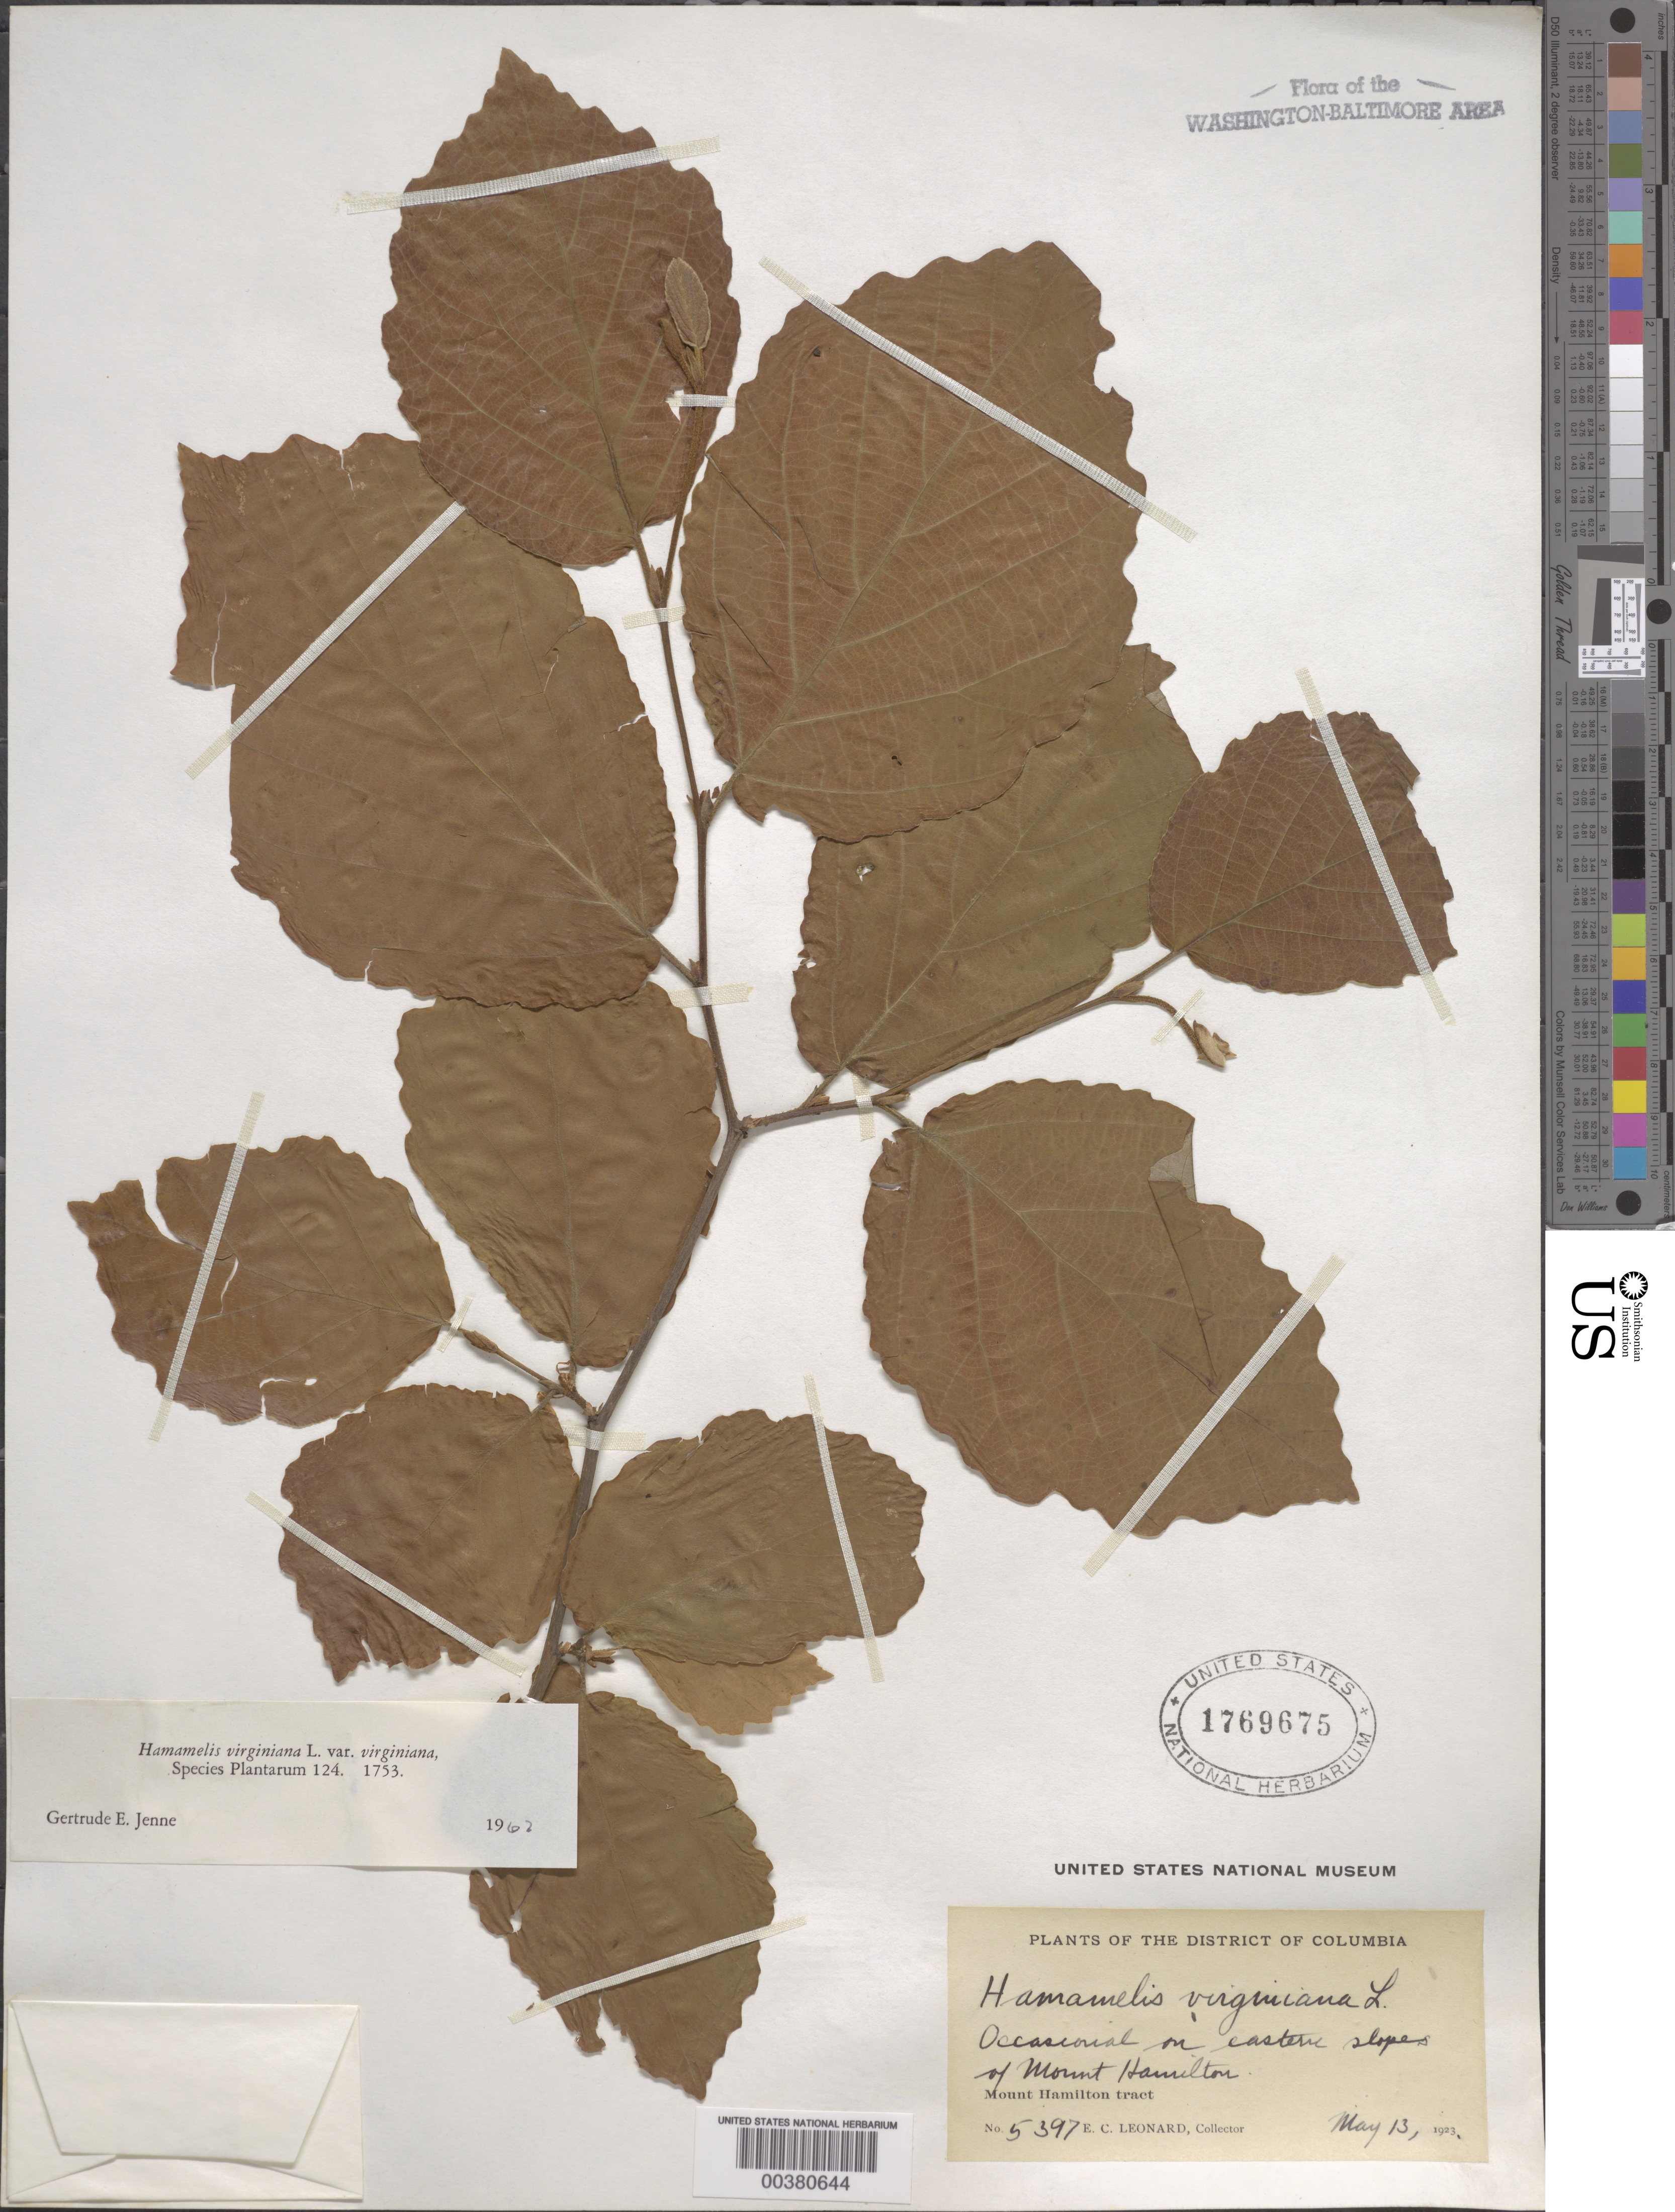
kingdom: Plantae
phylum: Tracheophyta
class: Magnoliopsida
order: Saxifragales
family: Hamamelidaceae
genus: Hamamelis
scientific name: Hamamelis virginiana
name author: L.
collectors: E. C. Leonard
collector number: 5397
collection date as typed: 13 May 1923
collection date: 1923-05-13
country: United States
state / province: District of Columbia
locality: Mount Hamilton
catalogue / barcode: US 1769675